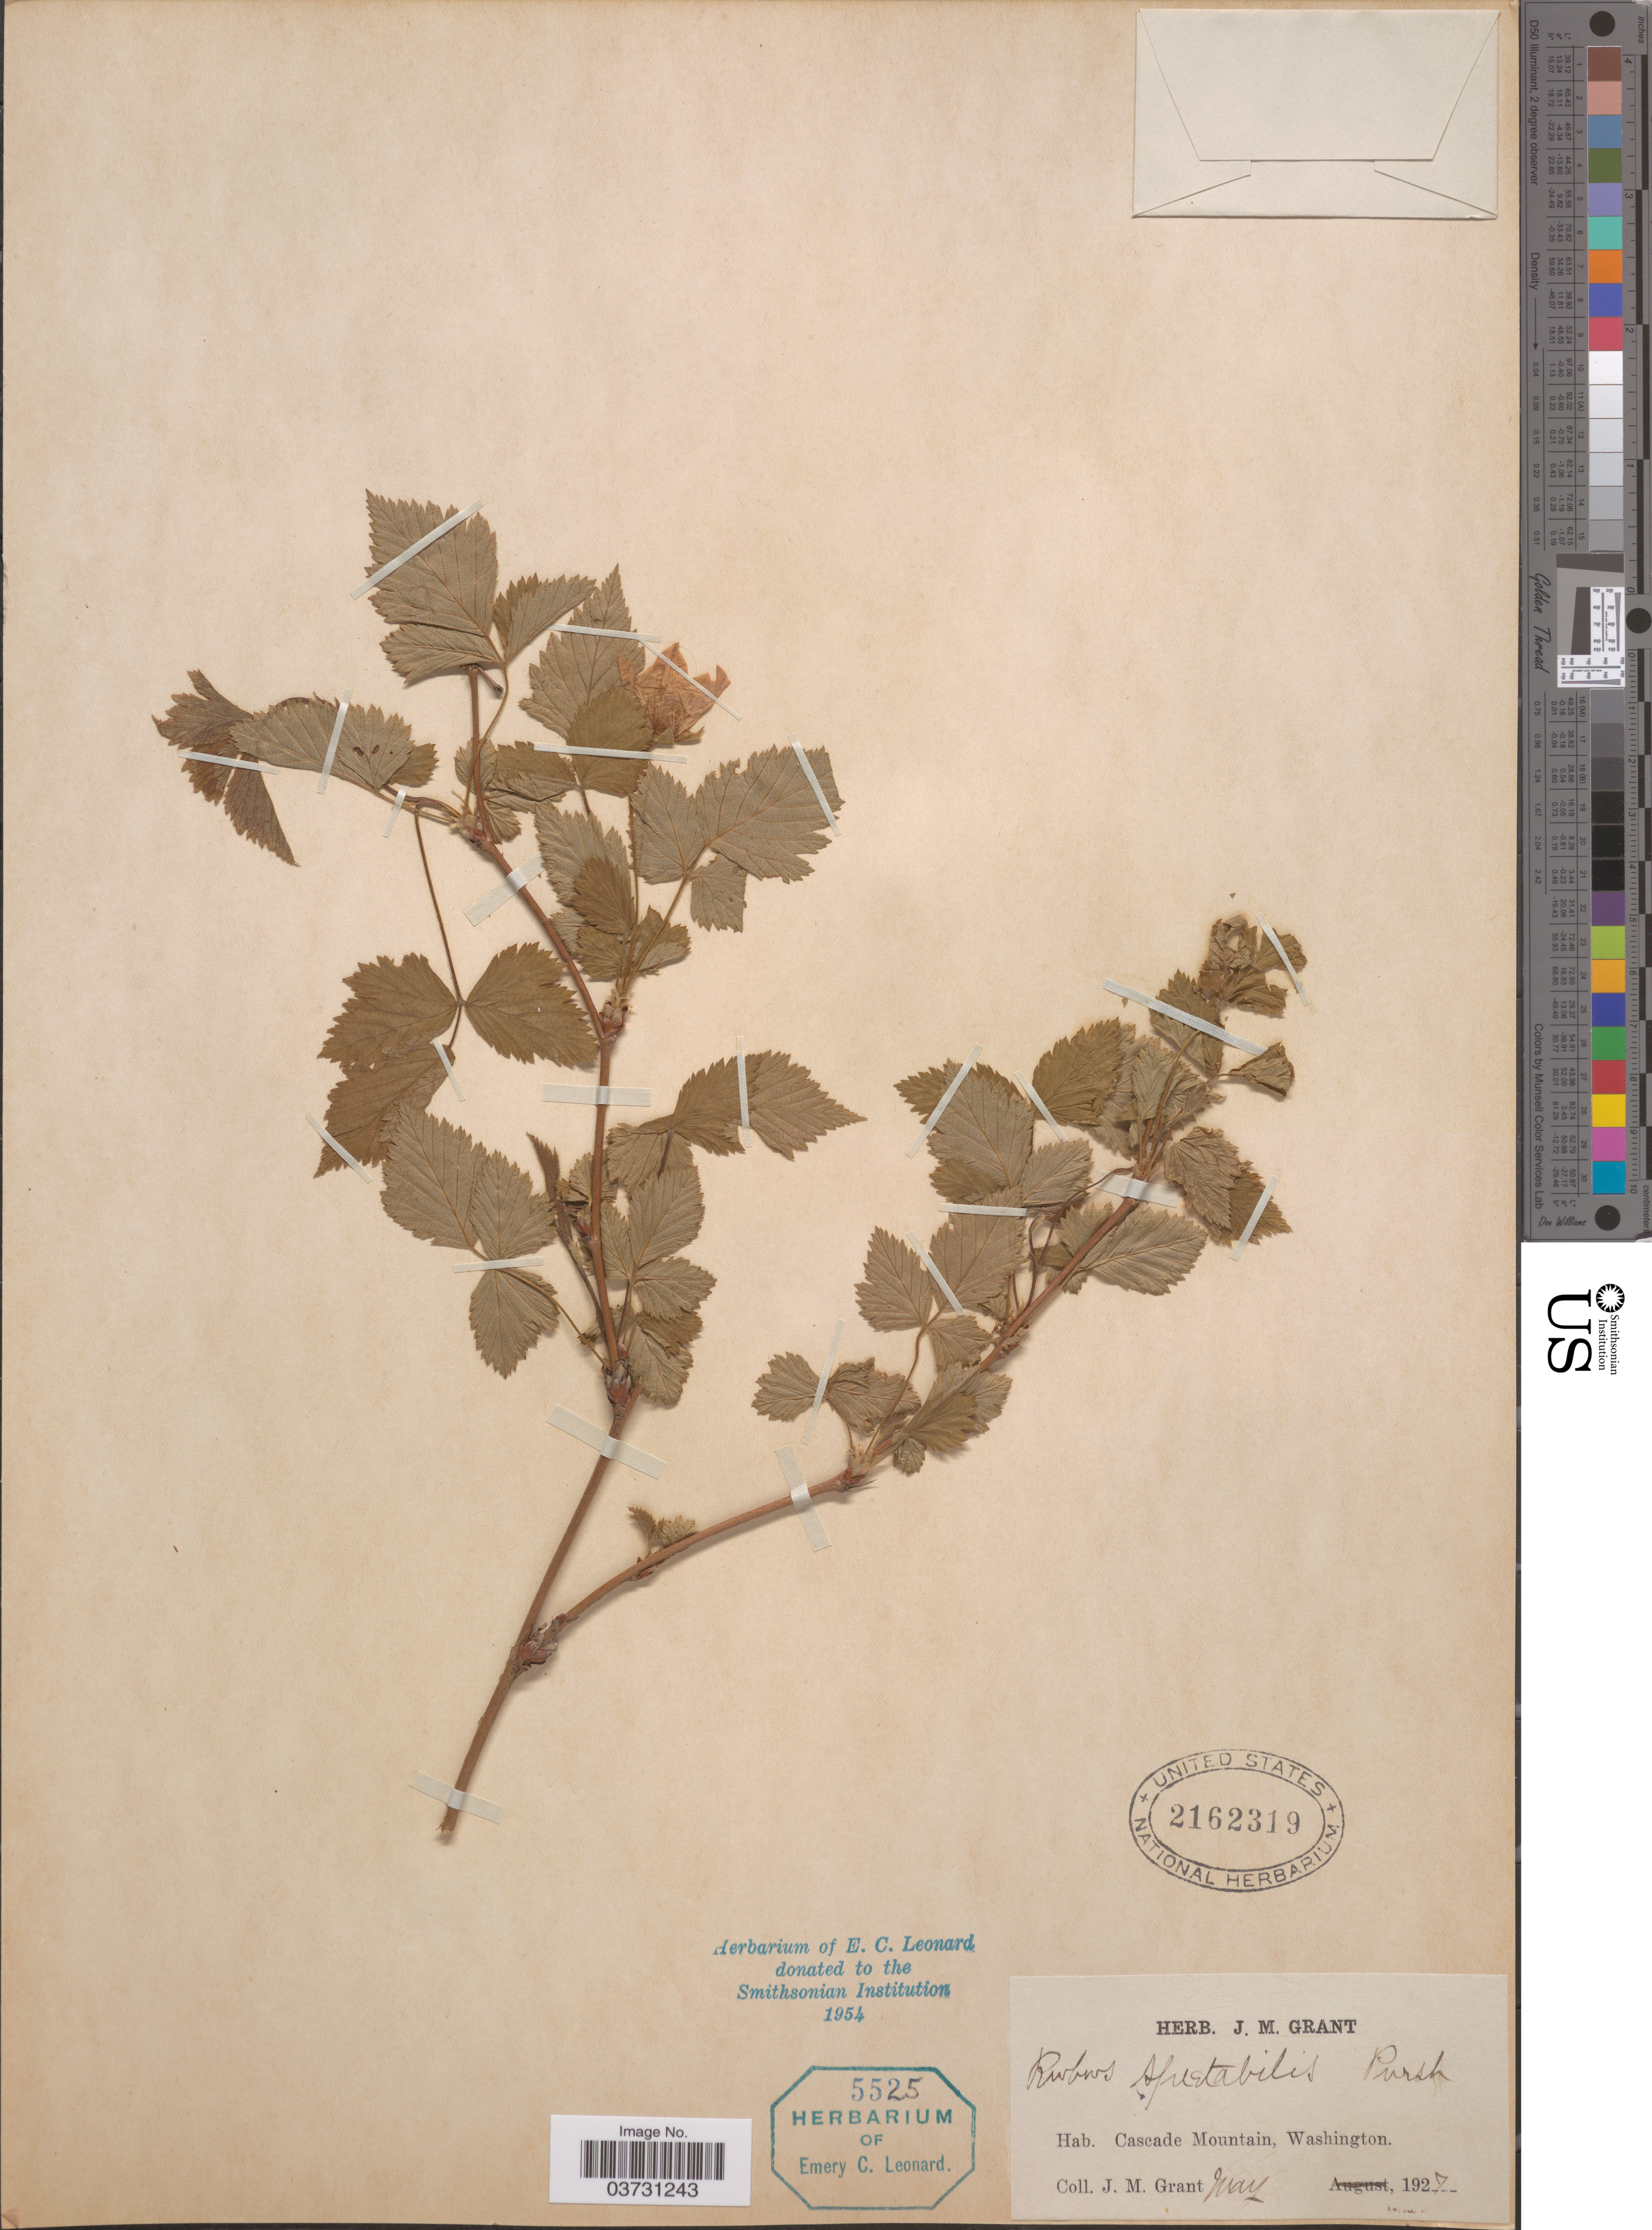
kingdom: Plantae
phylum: Tracheophyta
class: Magnoliopsida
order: Rosales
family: Rosaceae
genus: Rubus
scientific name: Rubus spectabilis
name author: Pursh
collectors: J. M. Grant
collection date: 1927-05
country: United States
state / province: Washington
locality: Cascade Mountain.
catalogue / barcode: US 2162319